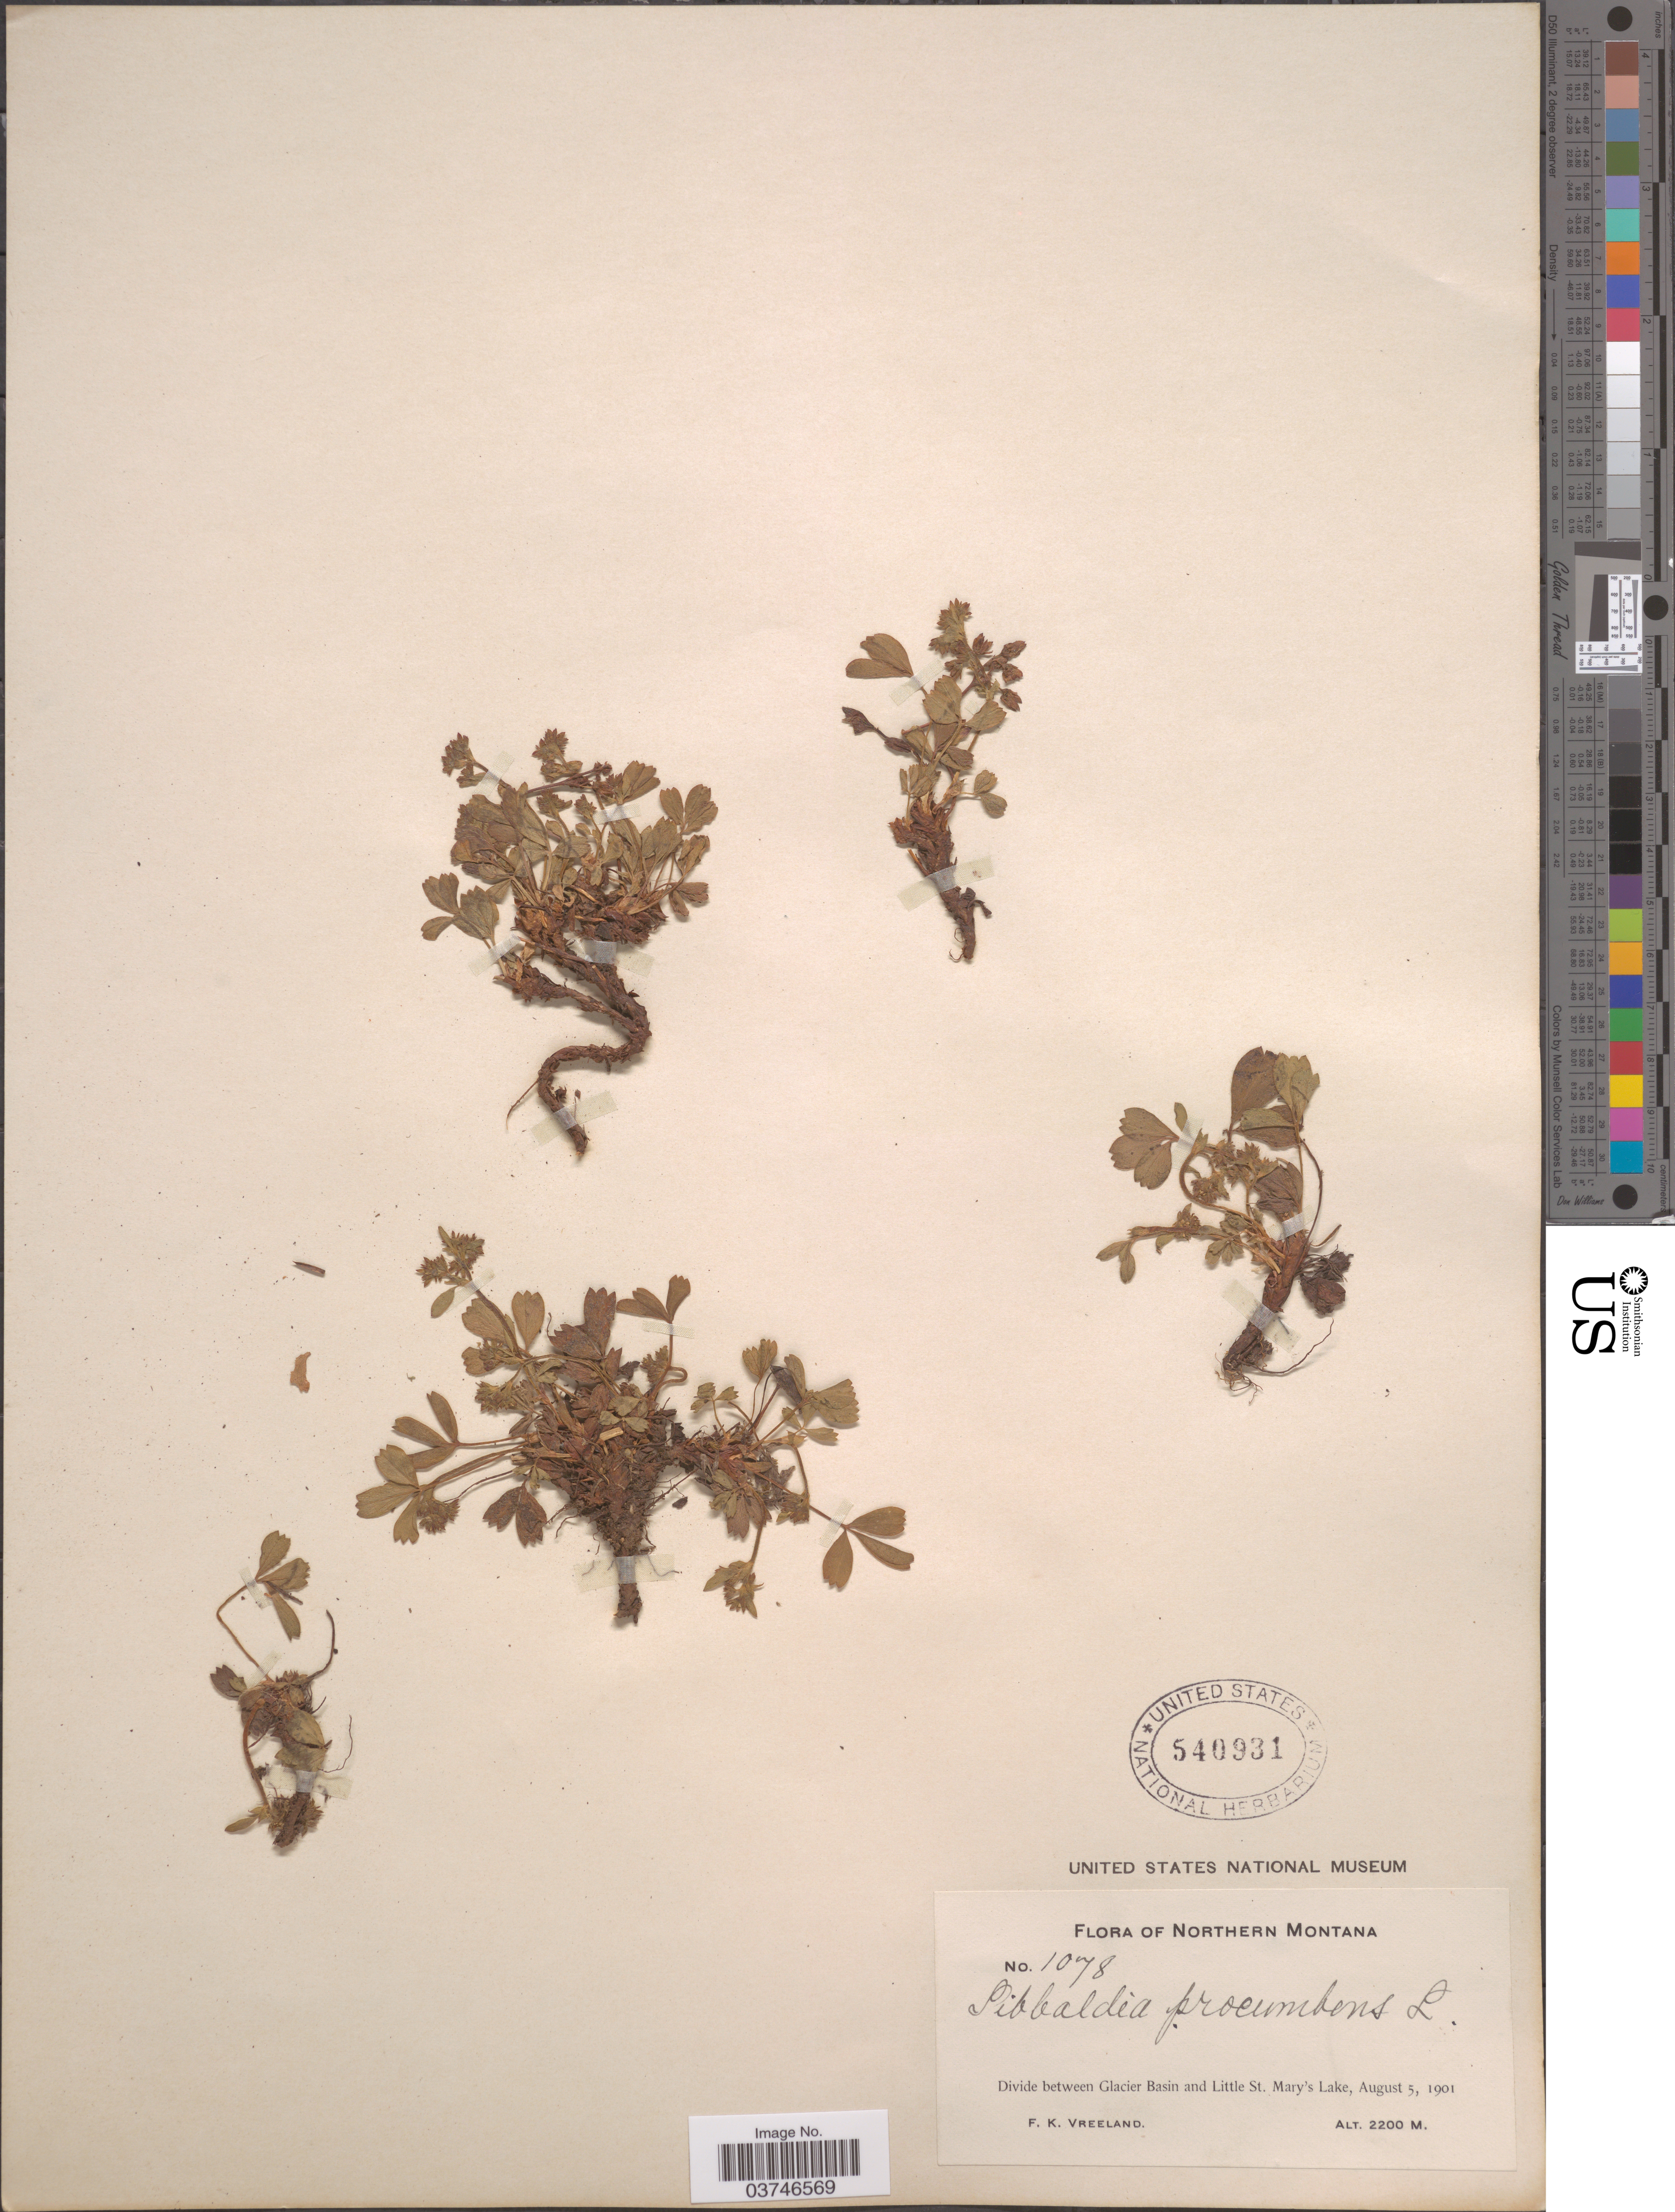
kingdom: Plantae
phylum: Tracheophyta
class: Magnoliopsida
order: Rosales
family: Rosaceae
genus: Sibbaldia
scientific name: Sibbaldia procumbens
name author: L.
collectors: F. Vreeland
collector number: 1078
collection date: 1901-08-05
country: United States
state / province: Montana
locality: Northern Montana. Divide between Glacier Basin and Little St. Mary's Lake.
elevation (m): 2200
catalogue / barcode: US 540931